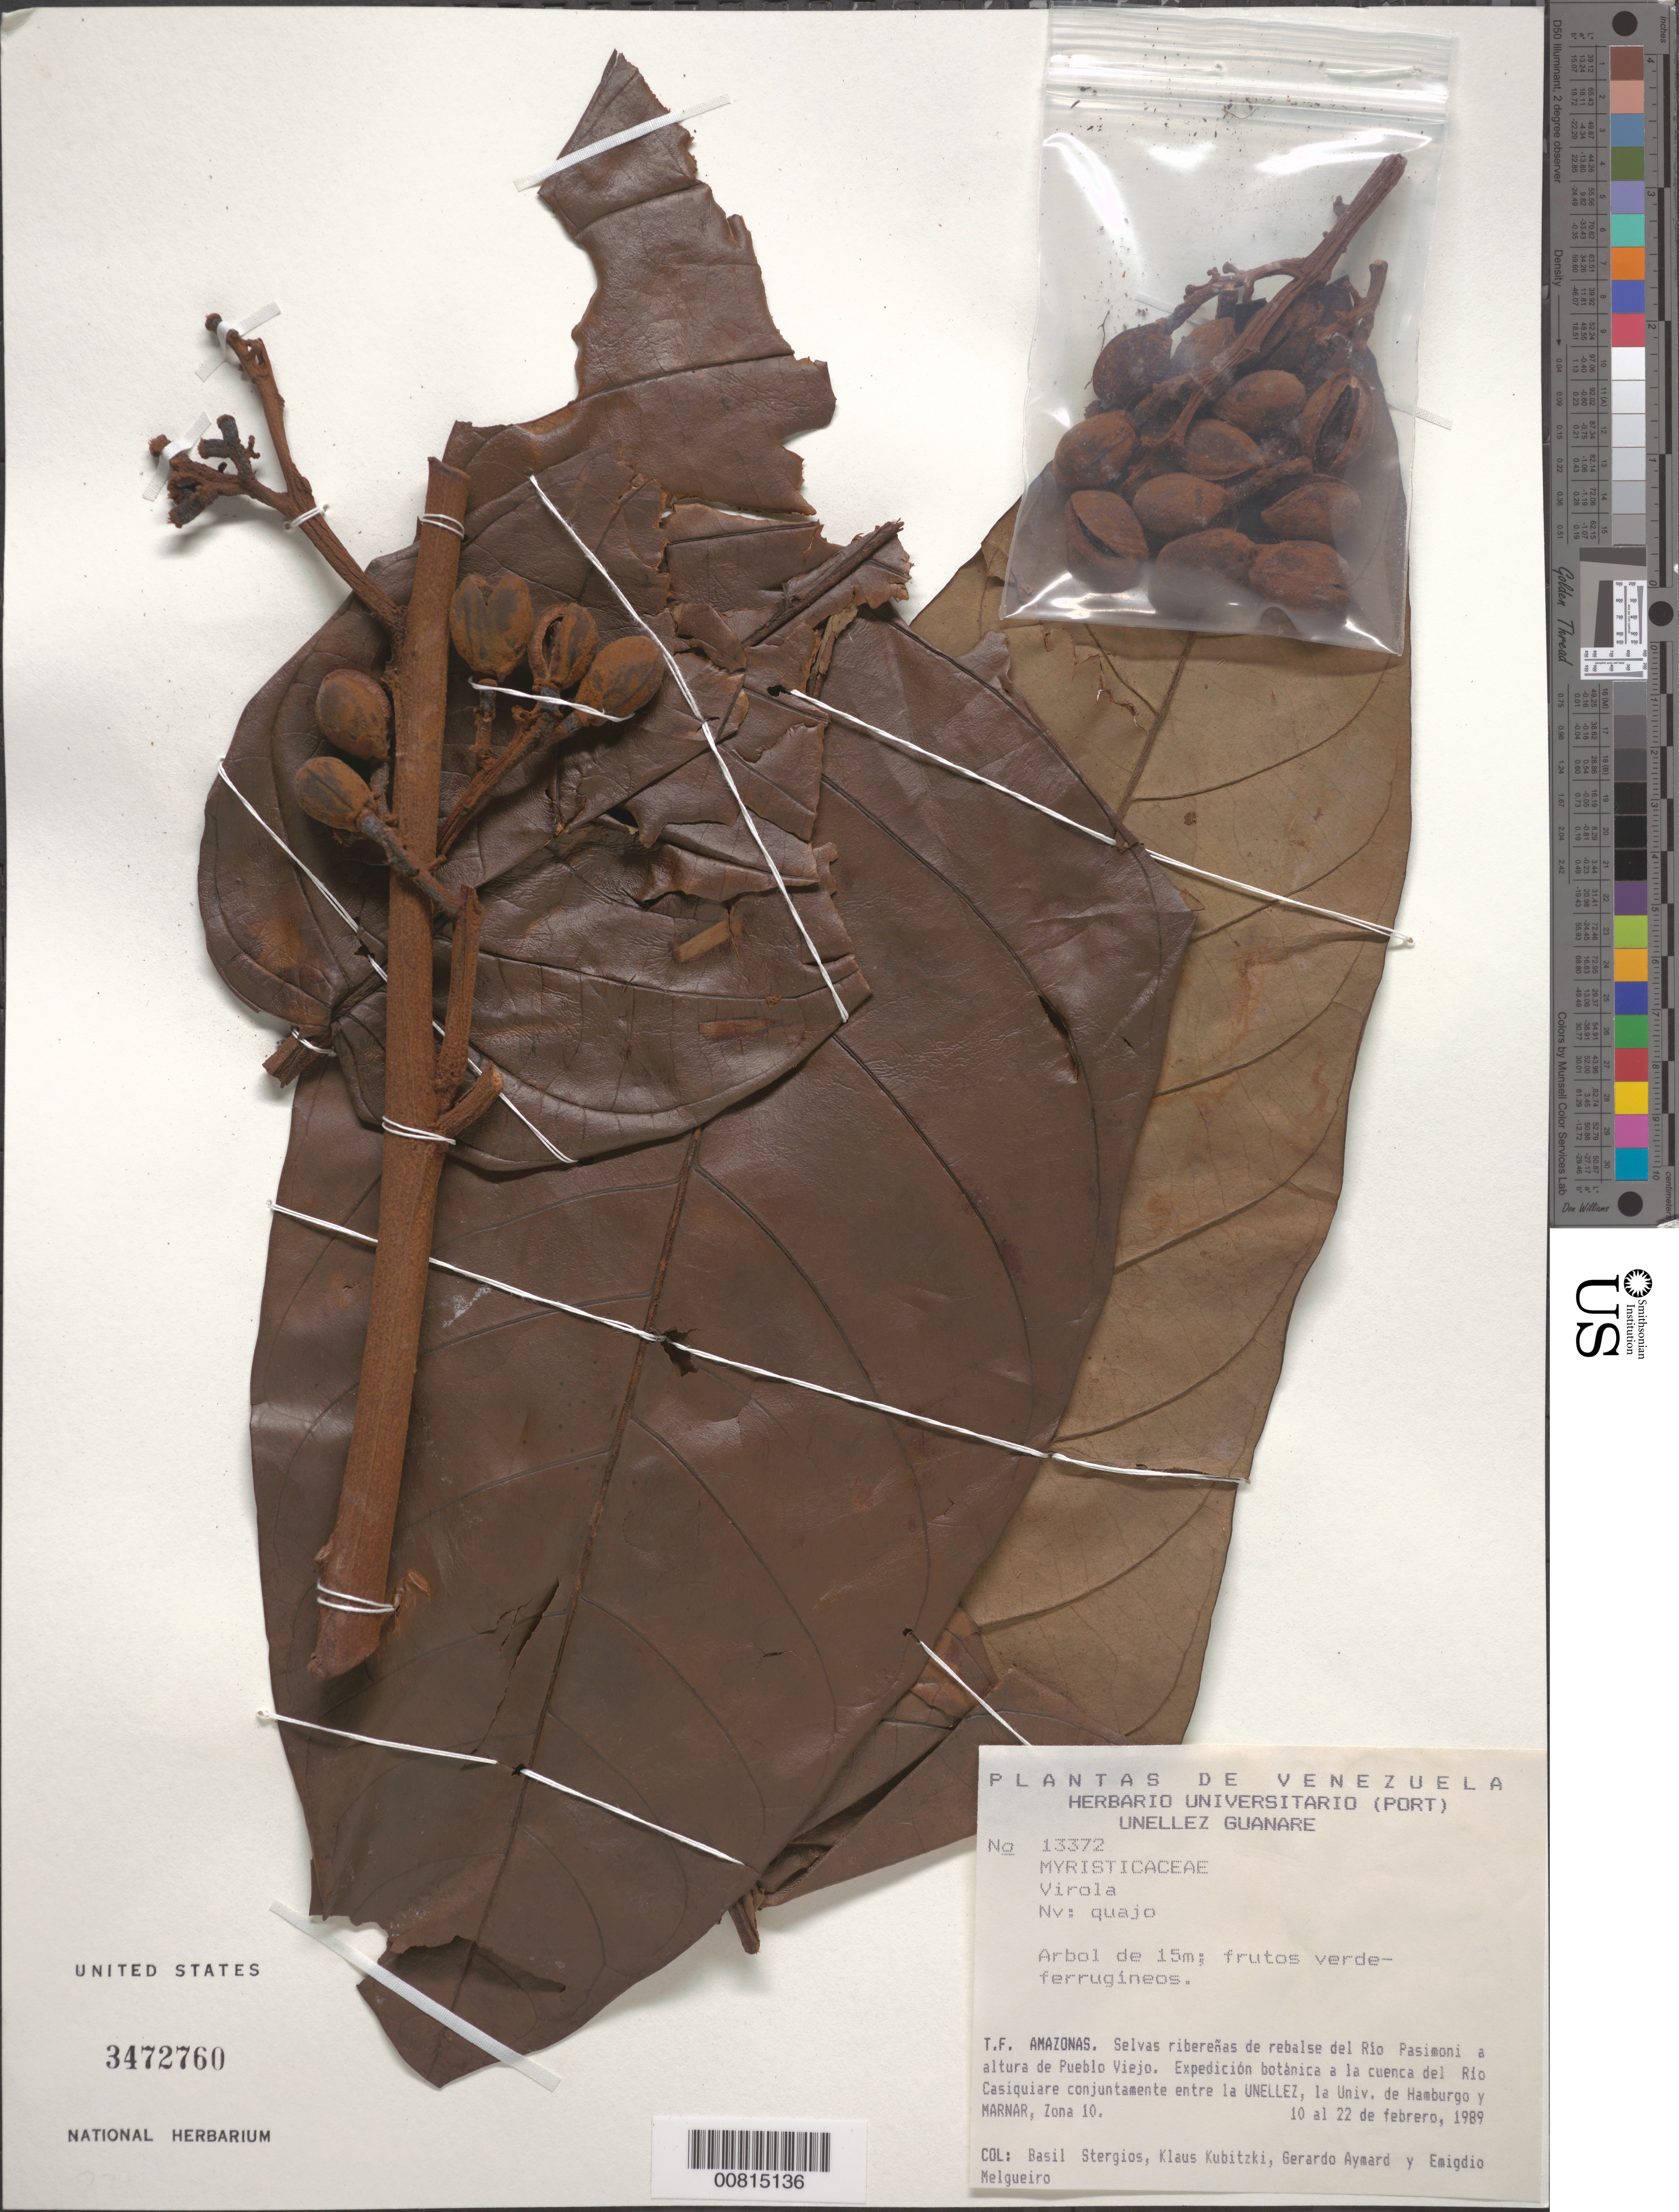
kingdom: Plantae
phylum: Tracheophyta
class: Magnoliopsida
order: Magnoliales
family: Myristicaceae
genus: Virola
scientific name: Virola sp.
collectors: B. G. Stergios, K. Kubitzki, G. A. Aymard & E. Melgueiro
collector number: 13372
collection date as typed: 10-Feb-89 to 22-Feb-89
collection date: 1989-02-10/1989-02-22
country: Venezuela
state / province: Amazonas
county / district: Río Negro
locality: Río Pasimoni, altura de Pueblo Viejo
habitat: Selvas riberenas de rebalse del río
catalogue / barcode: US 3472760